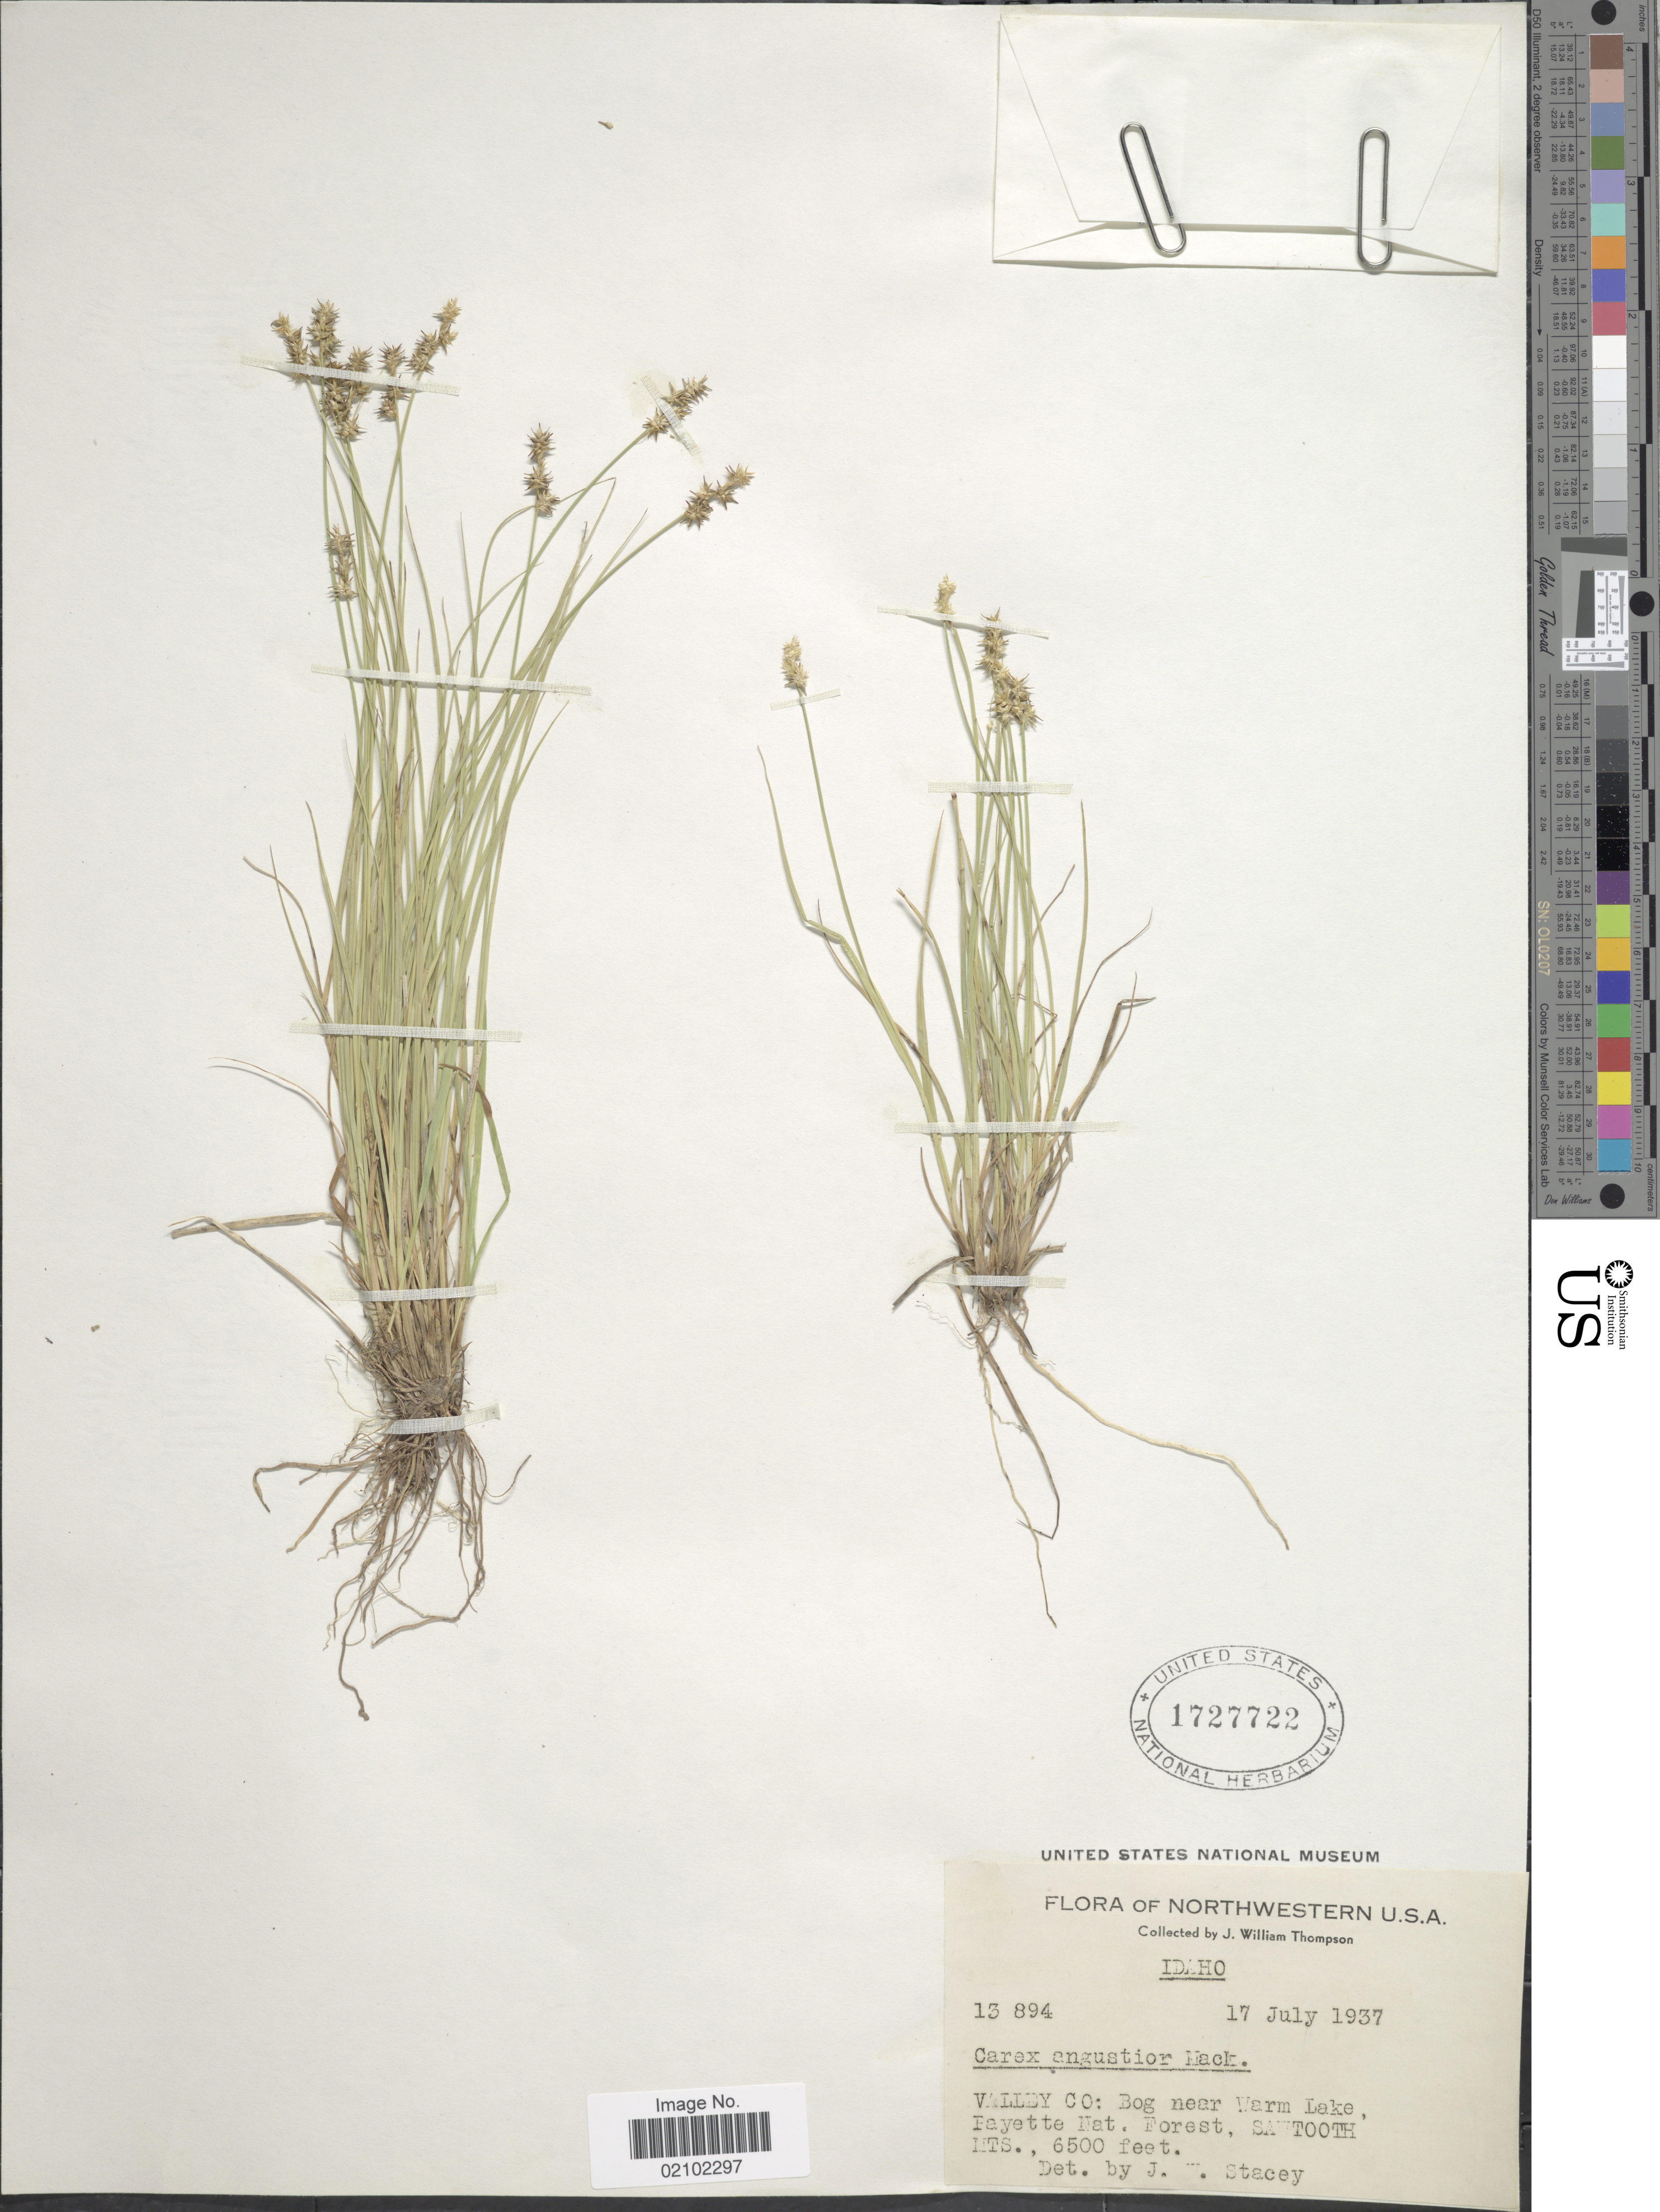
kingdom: Plantae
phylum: Tracheophyta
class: Liliopsida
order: Poales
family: Cyperaceae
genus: Carex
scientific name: Carex echinata subsp. echinata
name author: Murray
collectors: J. W. Thompson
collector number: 13894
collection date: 1937-07-17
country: United States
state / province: Idaho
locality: Valley Co.: Bog near Warm Lake, Fayette Nat. Forest, Sawtooth Mts.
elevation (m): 1981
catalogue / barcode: US 1727722